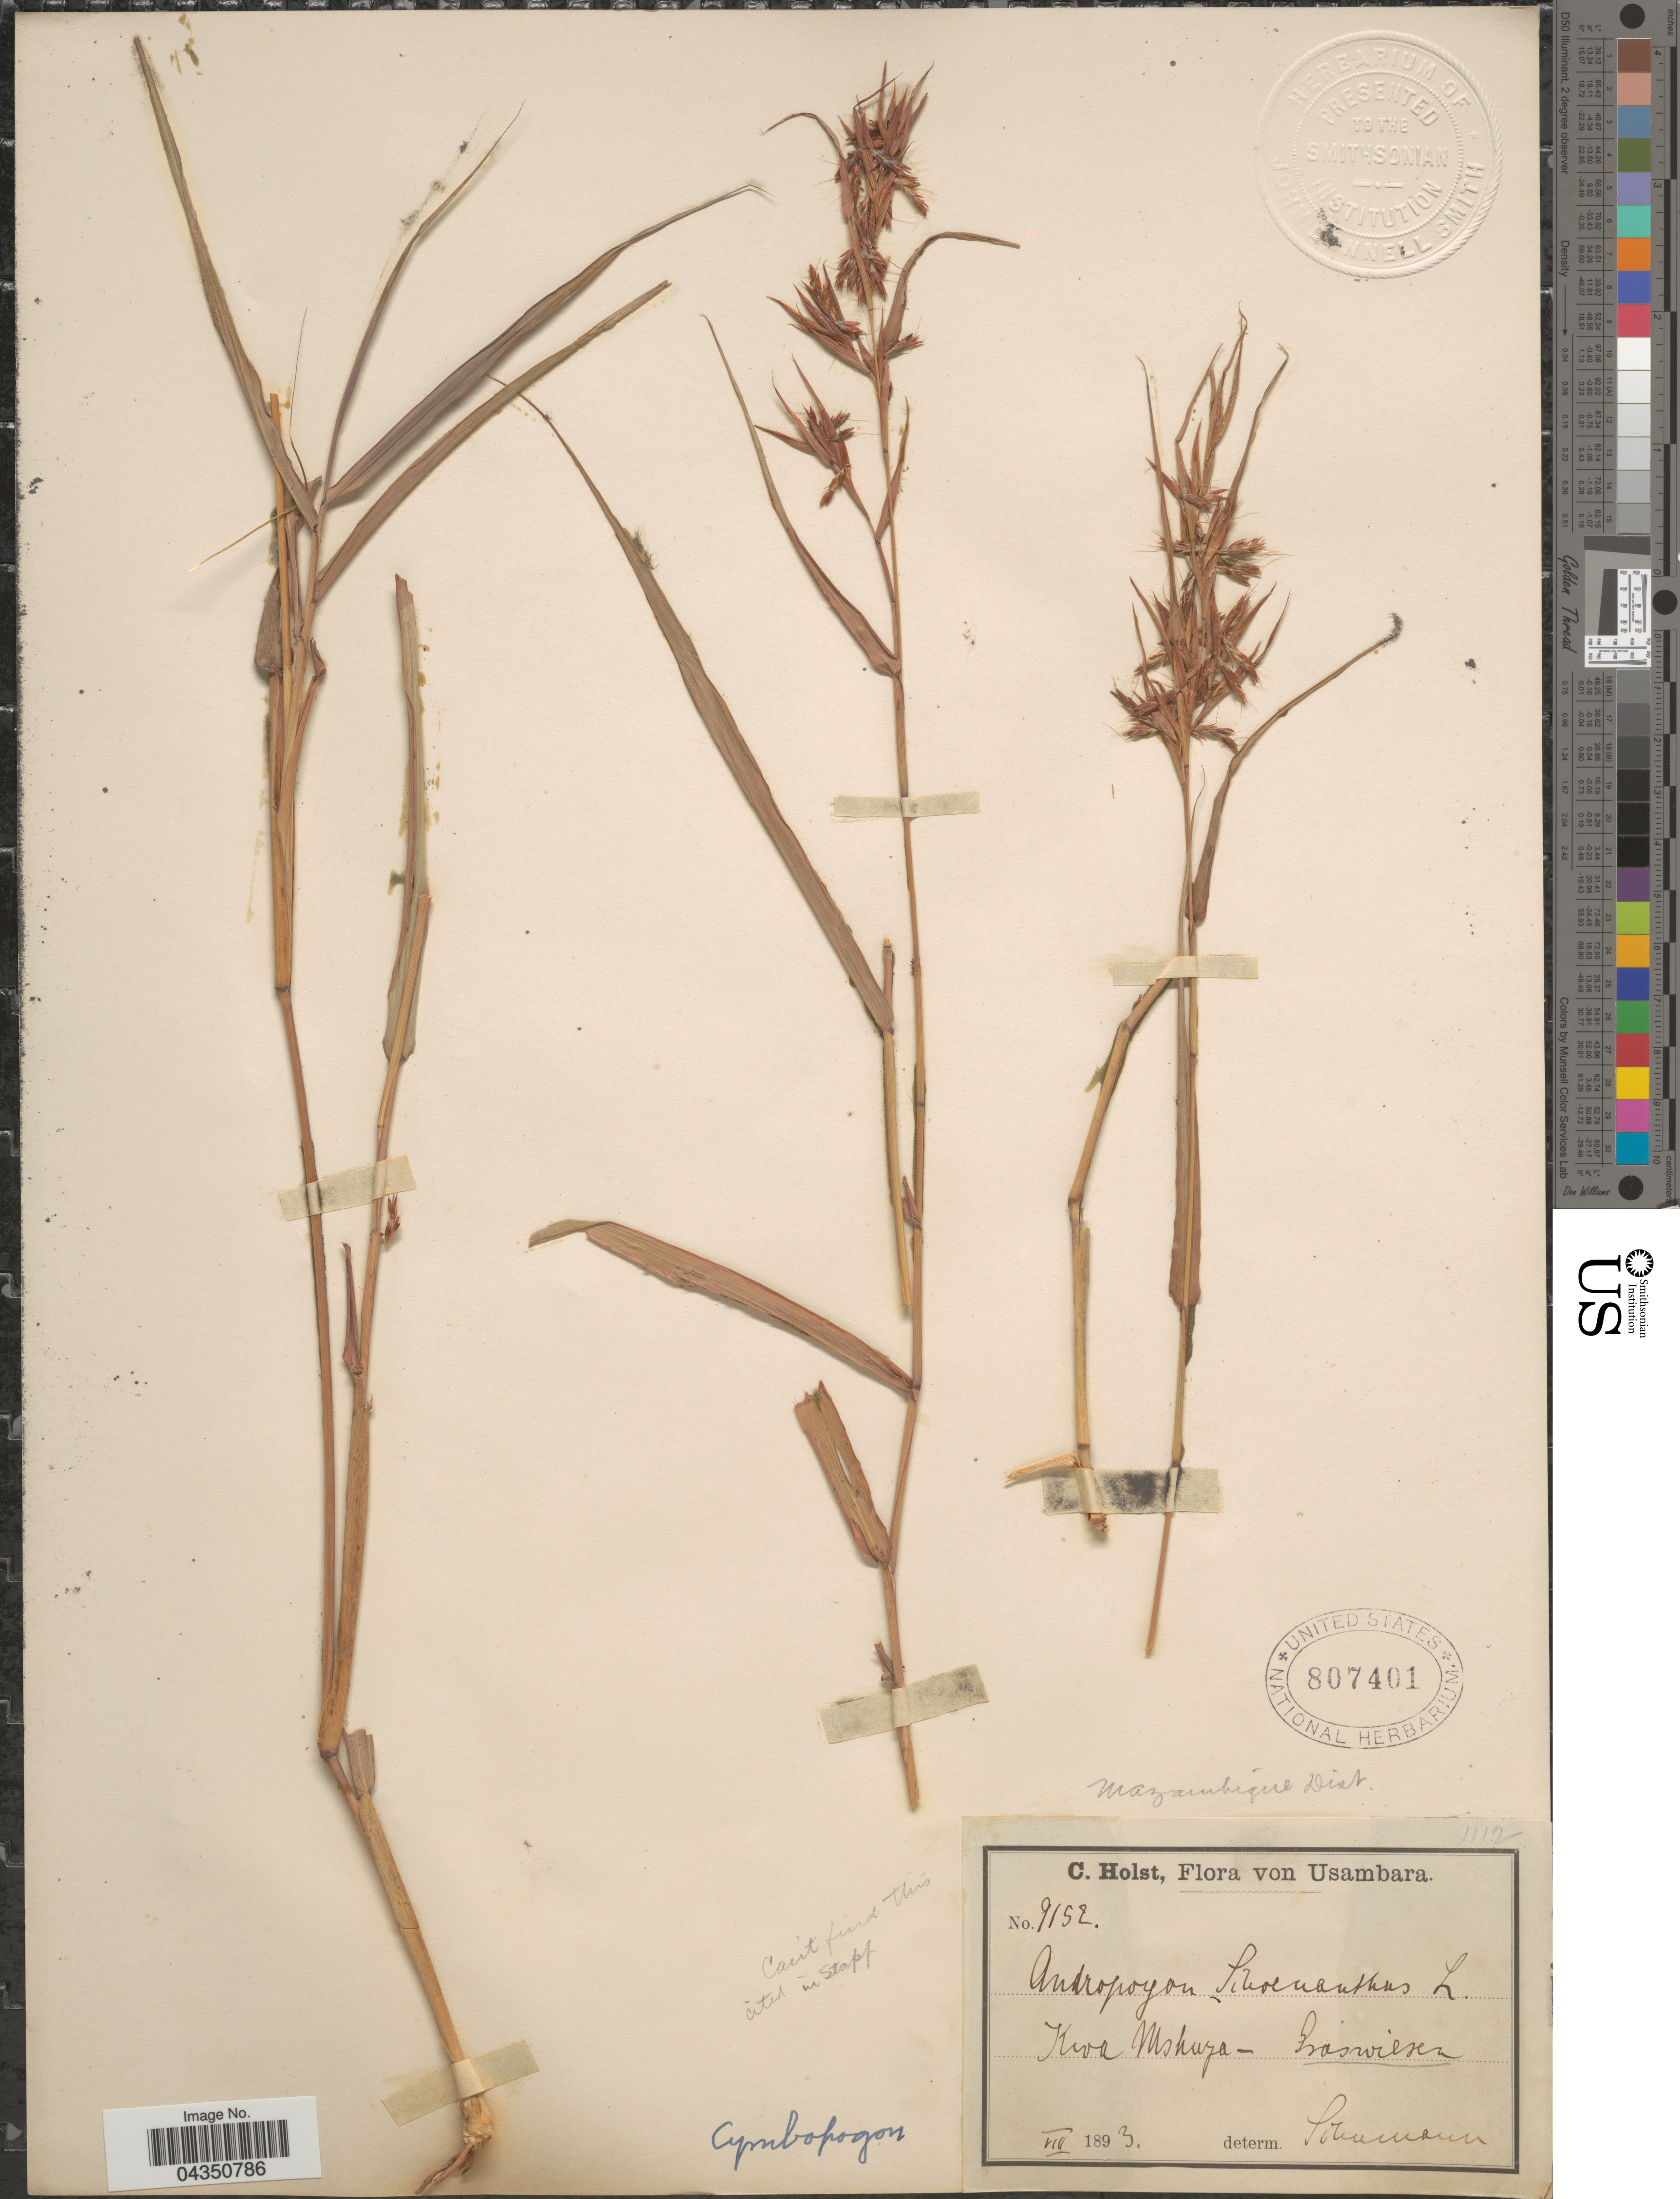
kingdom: Plantae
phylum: Tracheophyta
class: Liliopsida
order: Poales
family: Poaceae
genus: Cymbopogon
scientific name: Cymbopogon sp.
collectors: C. H. Holst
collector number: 9152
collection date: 1893-08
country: Tanzania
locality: Usambara. Kwa Mshuza- Graswiesen.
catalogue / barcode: US 807401